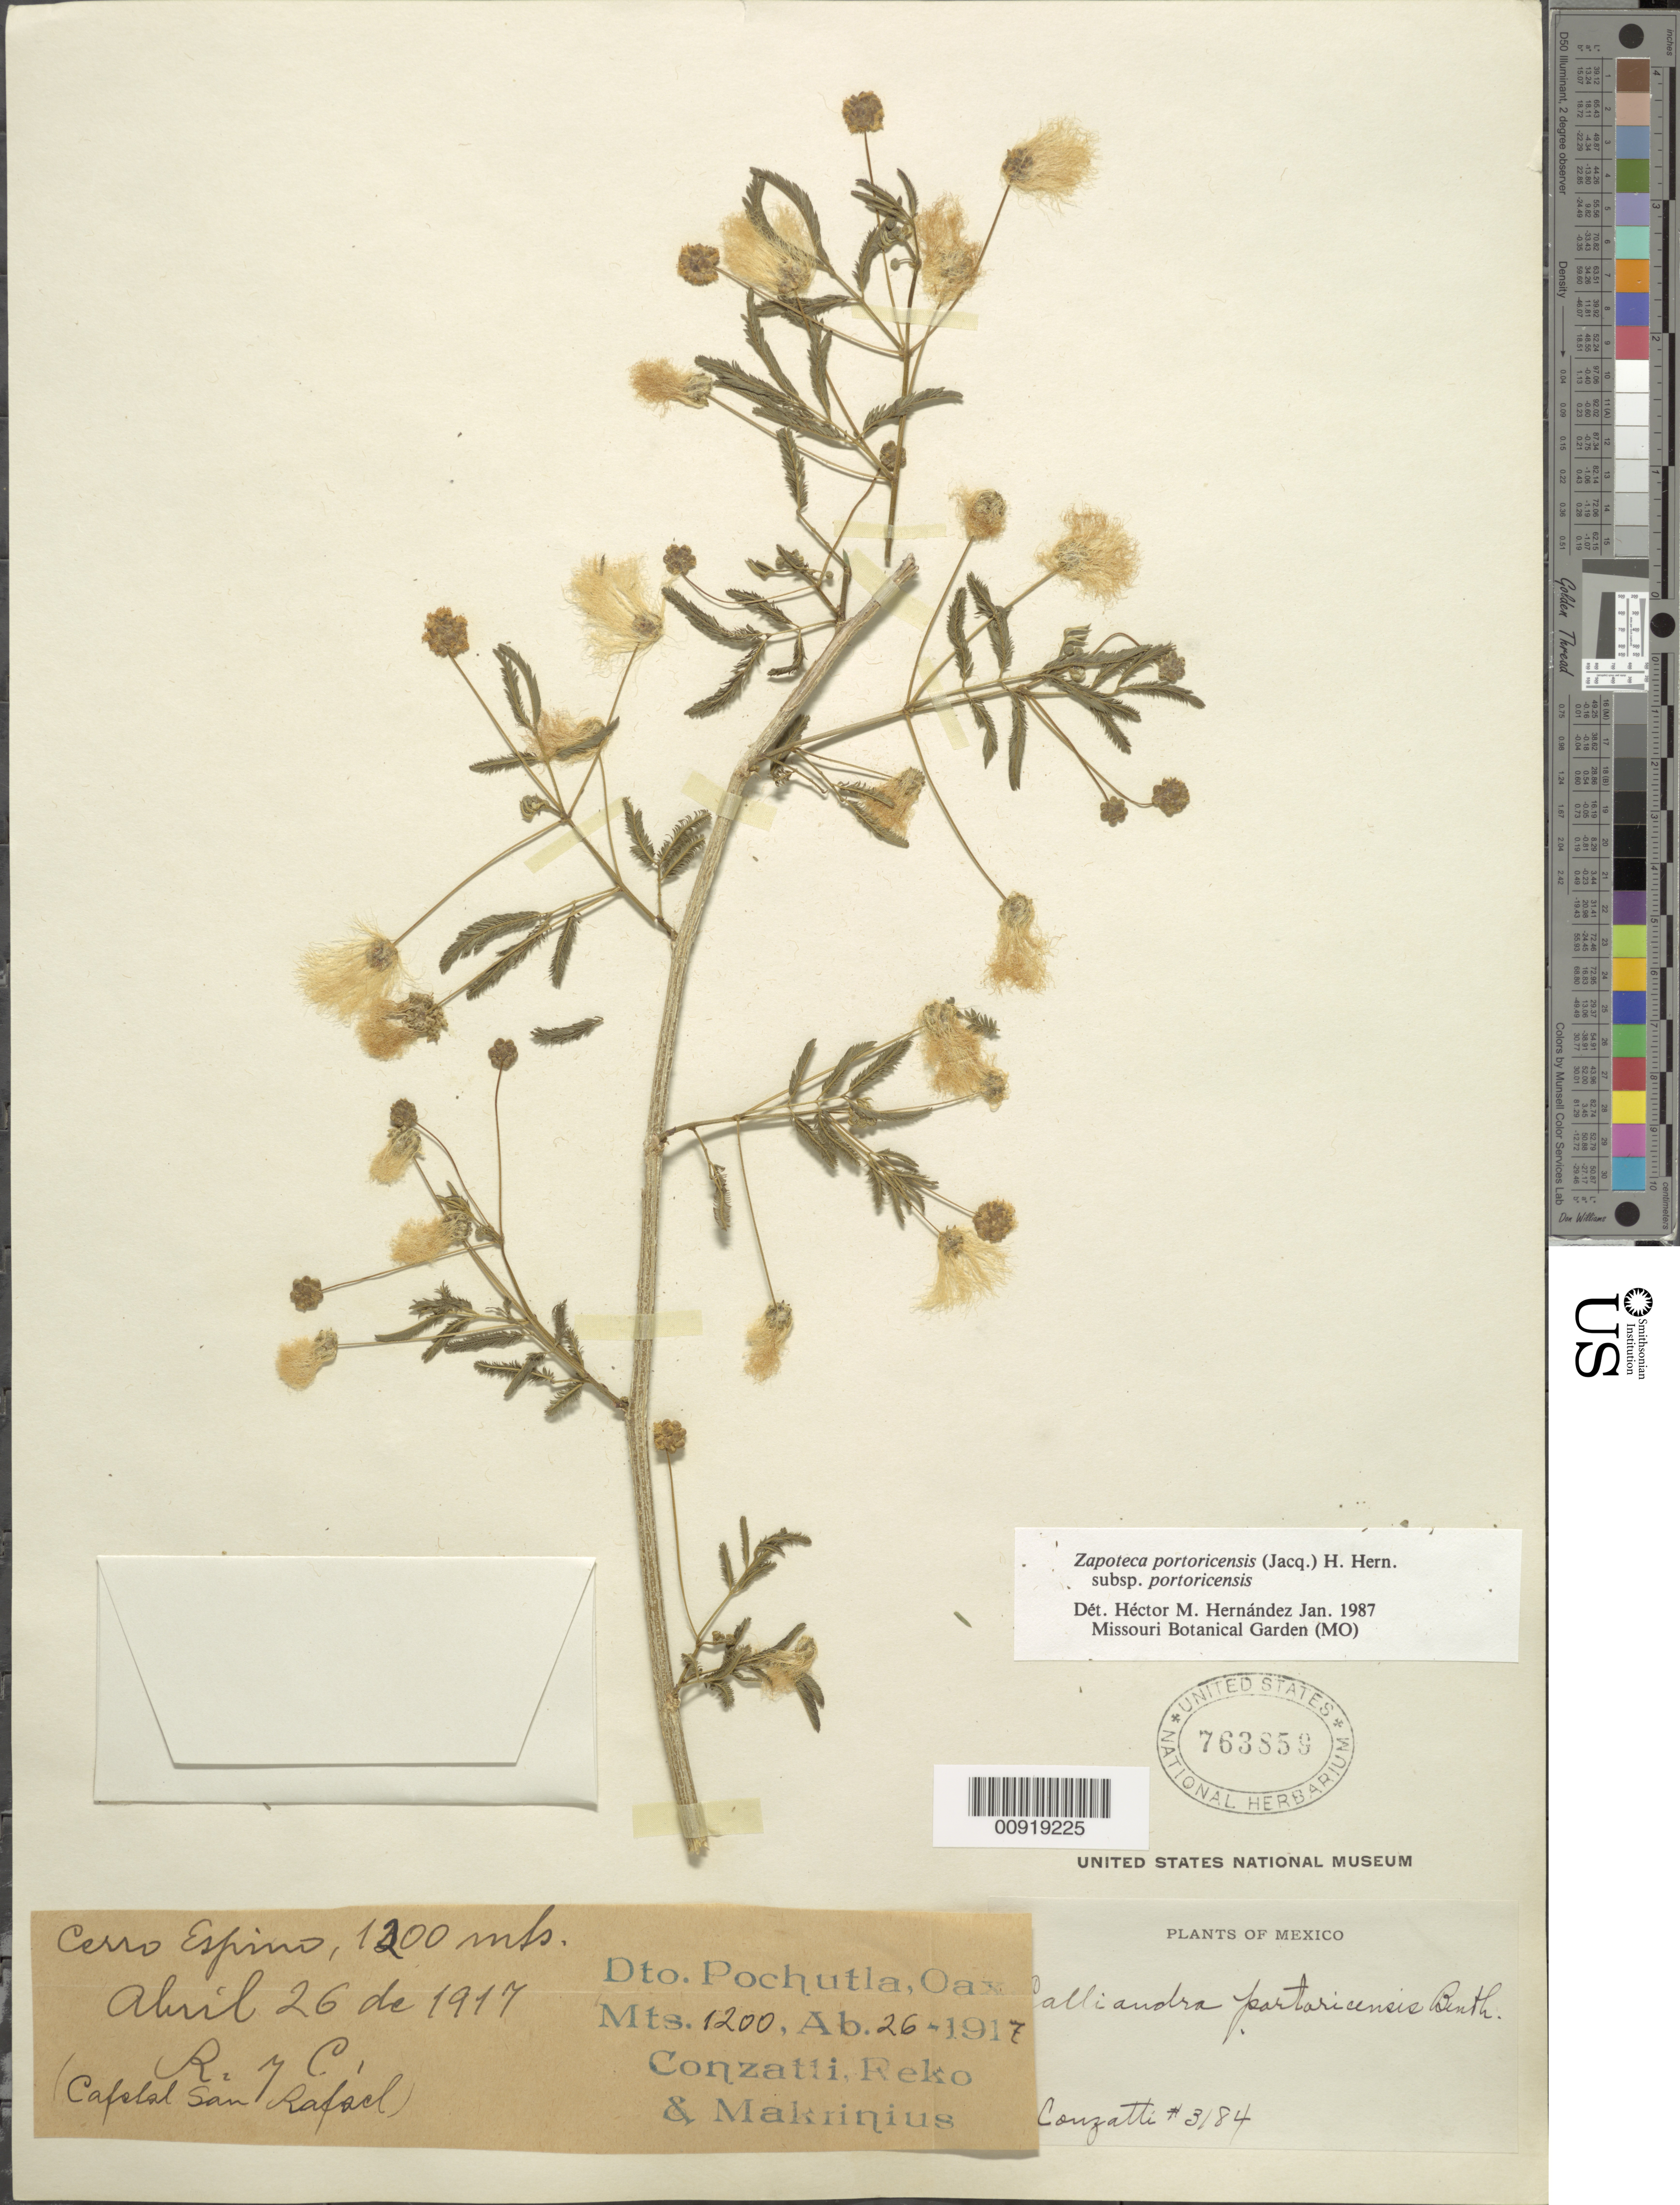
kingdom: Plantae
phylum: Tracheophyta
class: Magnoliopsida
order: Fabales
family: Fabaceae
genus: Zapoteca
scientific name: Zapoteca portoricensis subsp. portoricensis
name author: (Jacq.) H.M. Hern.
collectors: C. Conzatti & B. P. Reko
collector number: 3184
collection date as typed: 26 Apr 1917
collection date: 1917-04-26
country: Mexico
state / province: Oaxaca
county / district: Pochutla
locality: Cafetal San Rafael. Dto. Pochutla, Oaxaca.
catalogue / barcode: US 763859